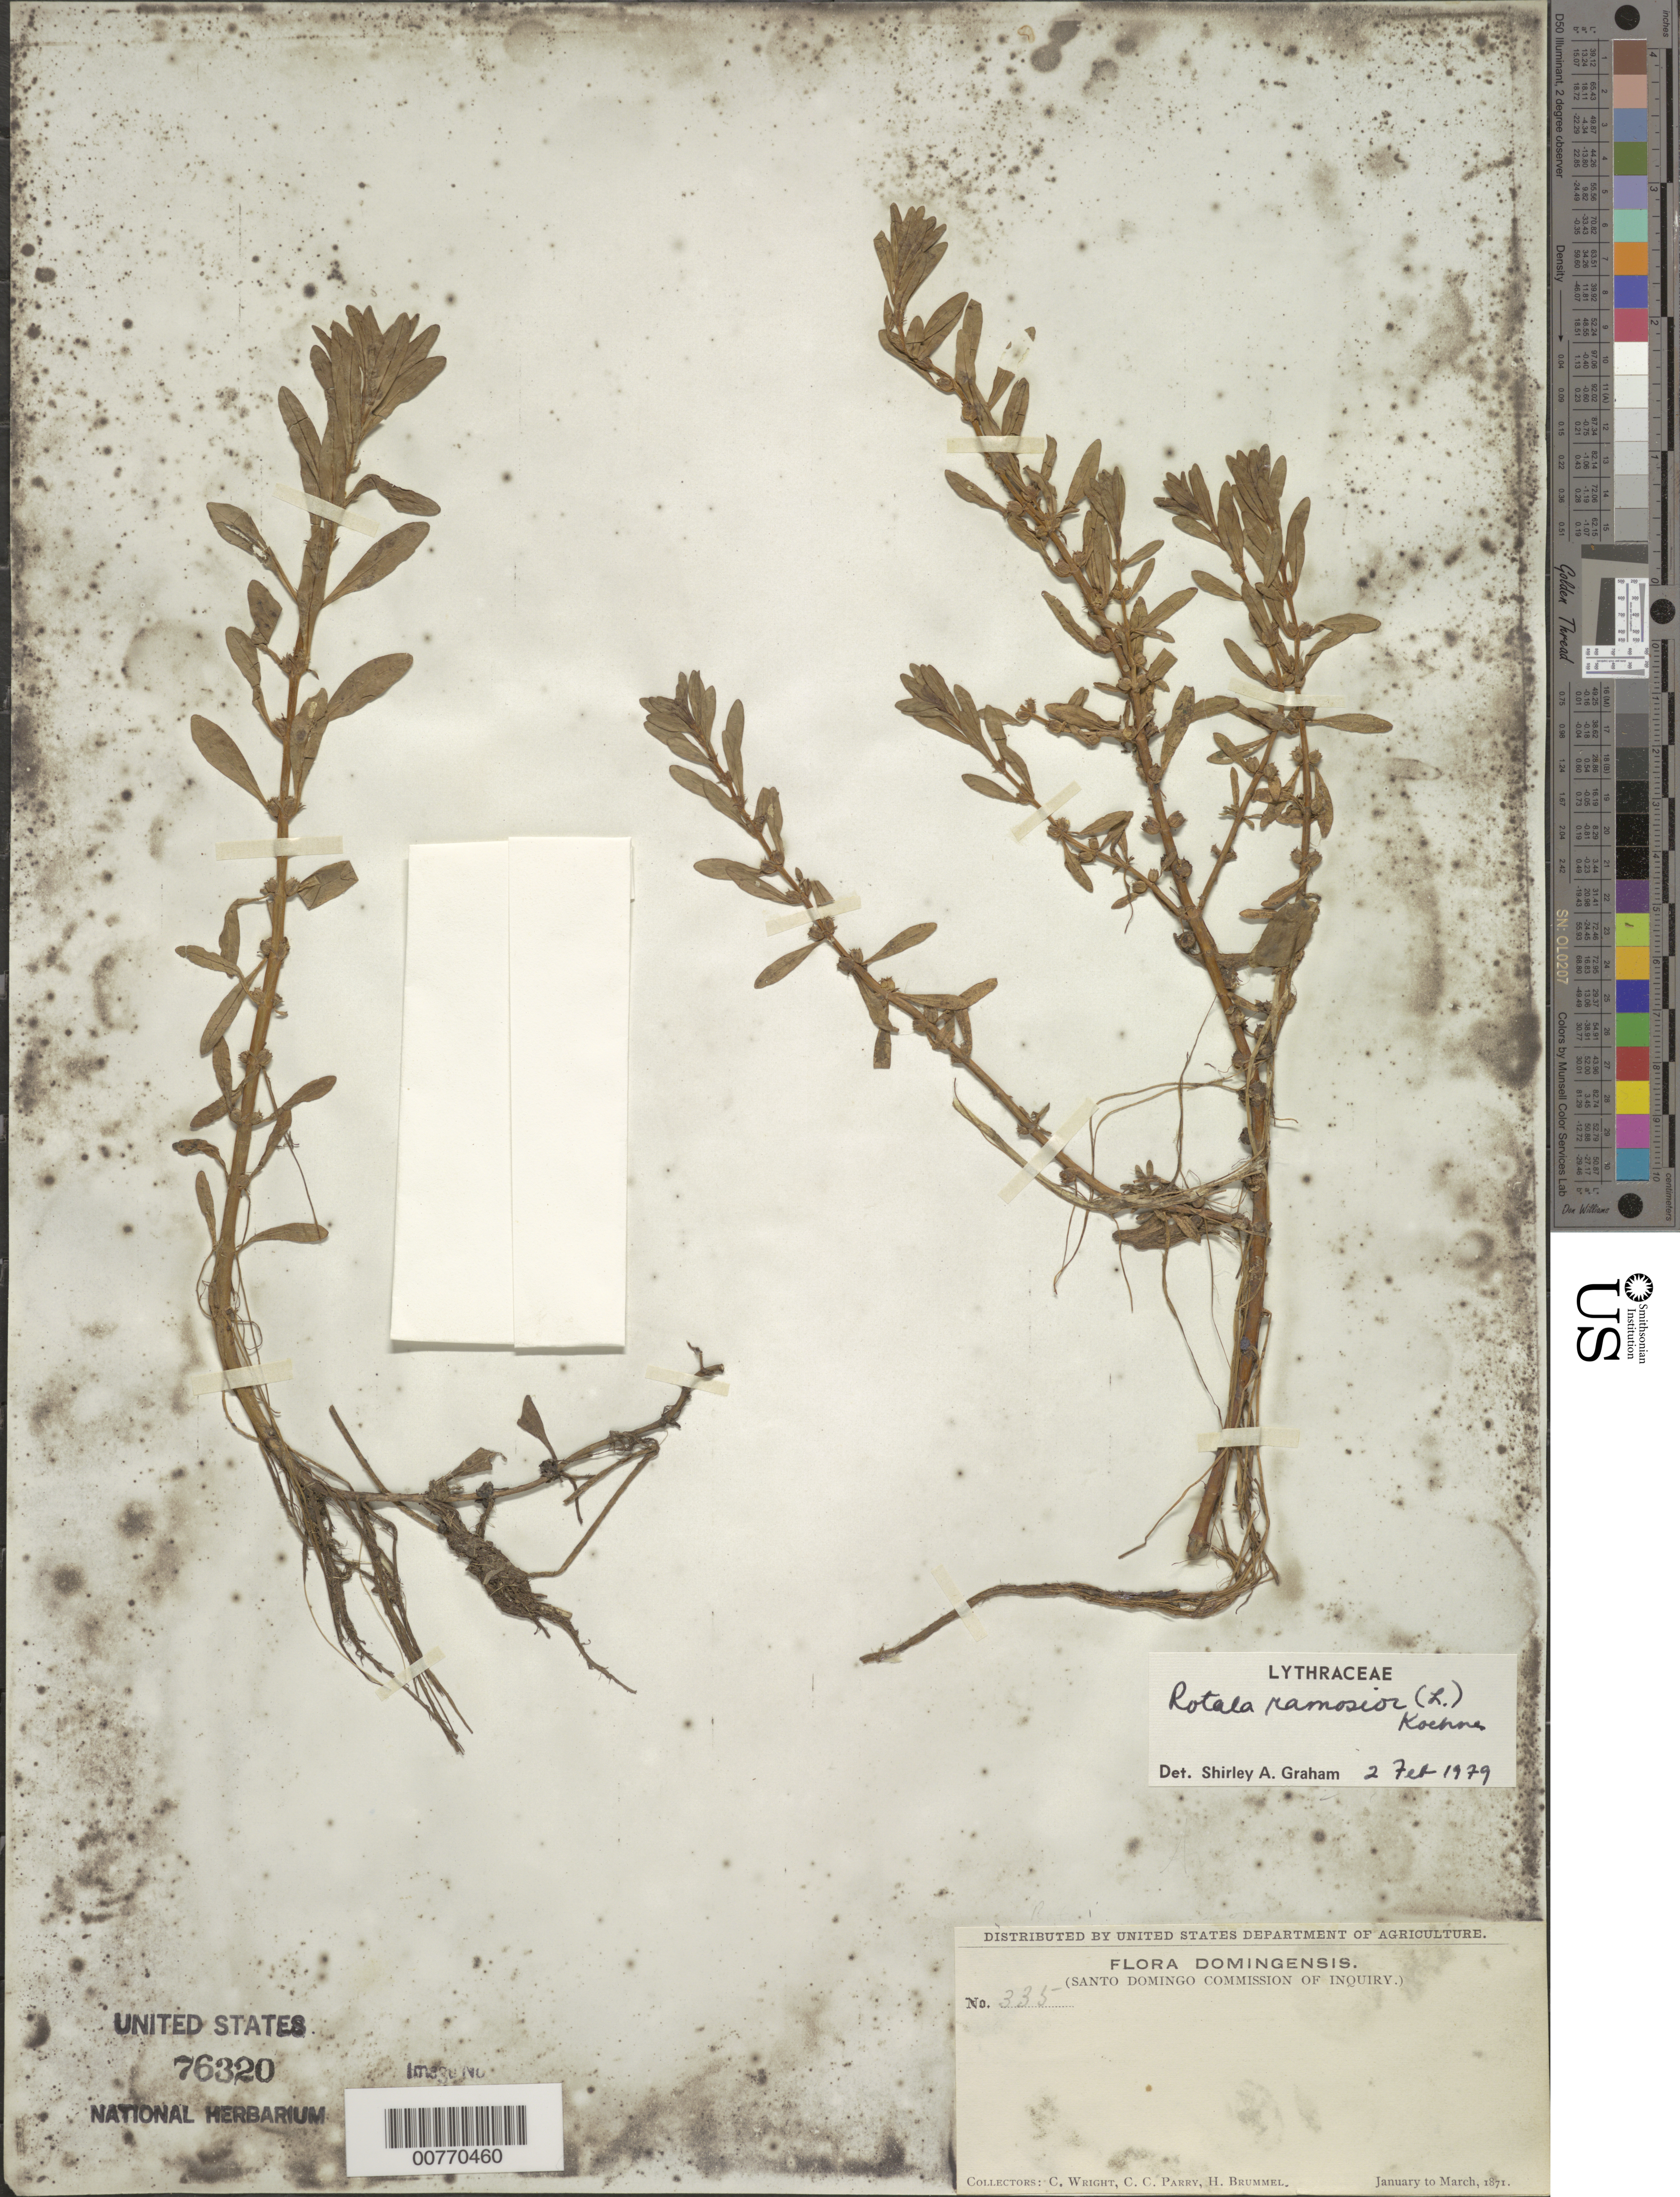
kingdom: Plantae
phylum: Tracheophyta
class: Magnoliopsida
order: Myrtales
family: Lythraceae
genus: Rotala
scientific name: Rotala ramosior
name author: (L.) Koehne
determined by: Graham, Shirley Ann Tousch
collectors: C. Wright, C. C. Parry & H. Brummel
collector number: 335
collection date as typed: Jan 1871 to -- Mar 1871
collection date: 1871-01/1871-03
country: Dominican Republic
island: Hispaniola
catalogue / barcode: US 76320